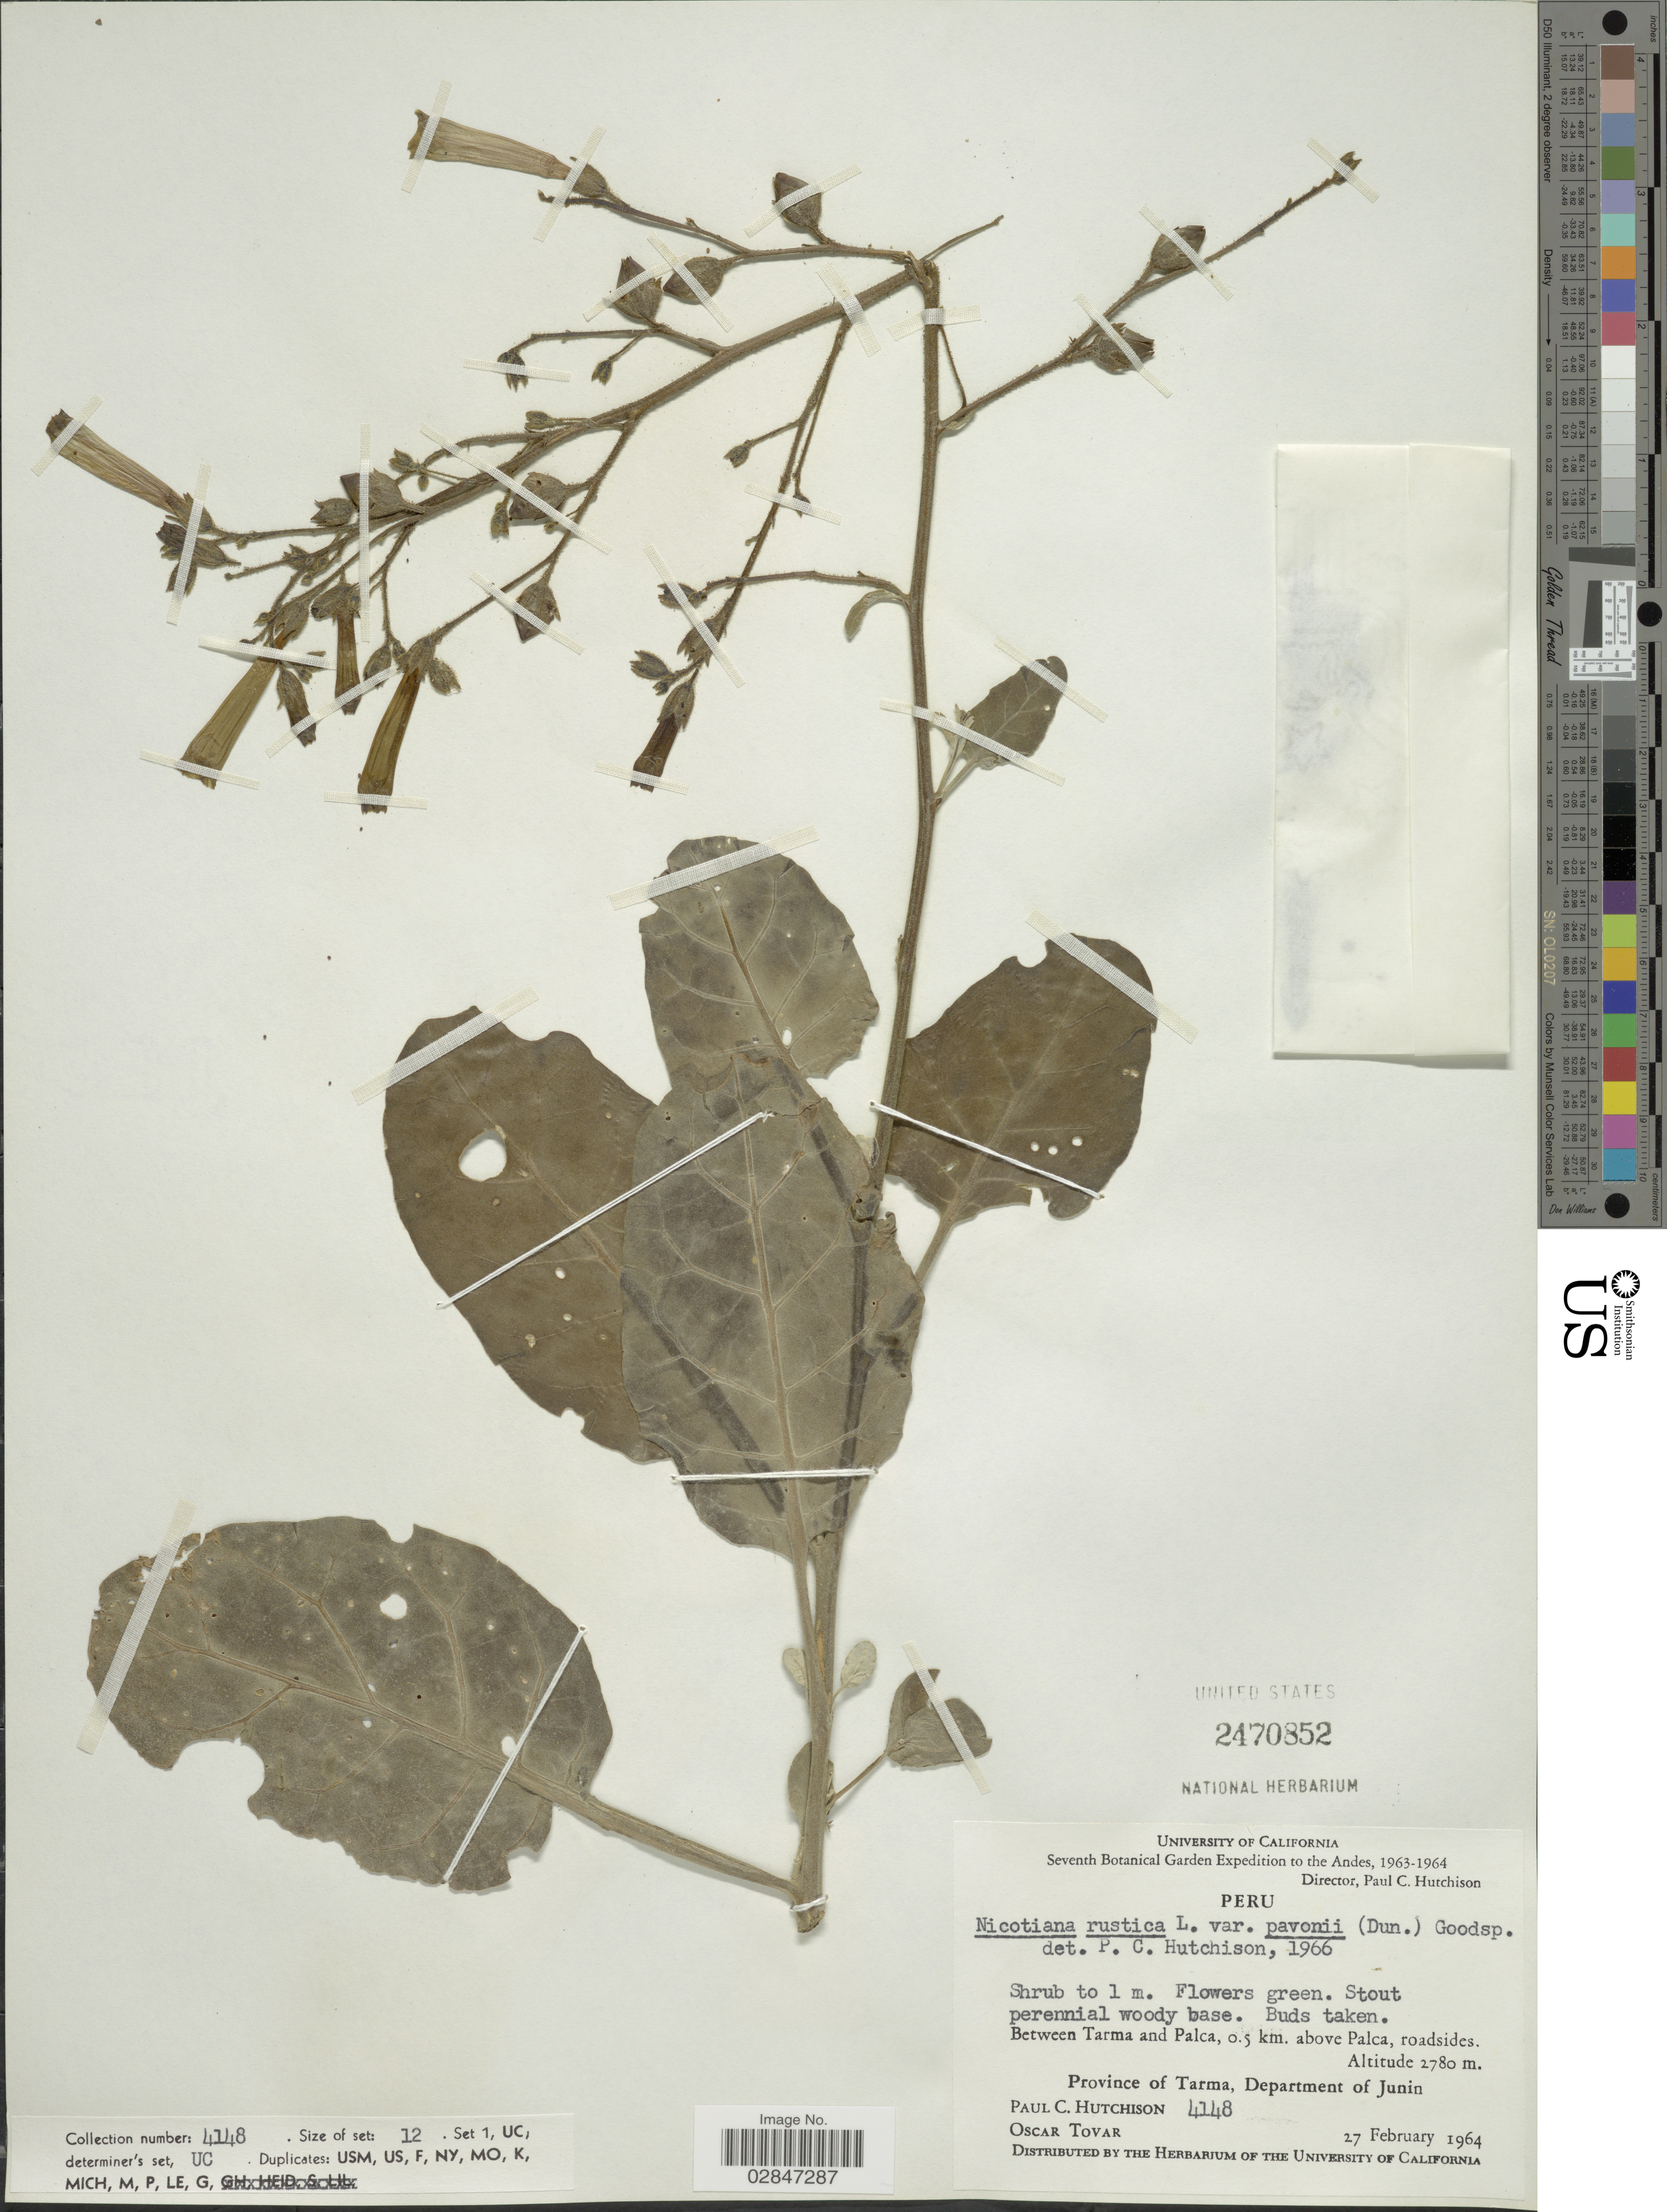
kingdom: Plantae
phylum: Tracheophyta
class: Magnoliopsida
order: Solanales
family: Solanaceae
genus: Nicotiana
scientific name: Nicotiana rustica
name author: L.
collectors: P. C. Hutchison & Ó. Tovar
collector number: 4148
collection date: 1964-02-27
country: Peru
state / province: Junín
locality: The Andes, Between Tarma and Palca, 0.5 km. above Palca, roadsides, Province of Tarma, Department of Junin.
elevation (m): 2780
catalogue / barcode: US 2470852